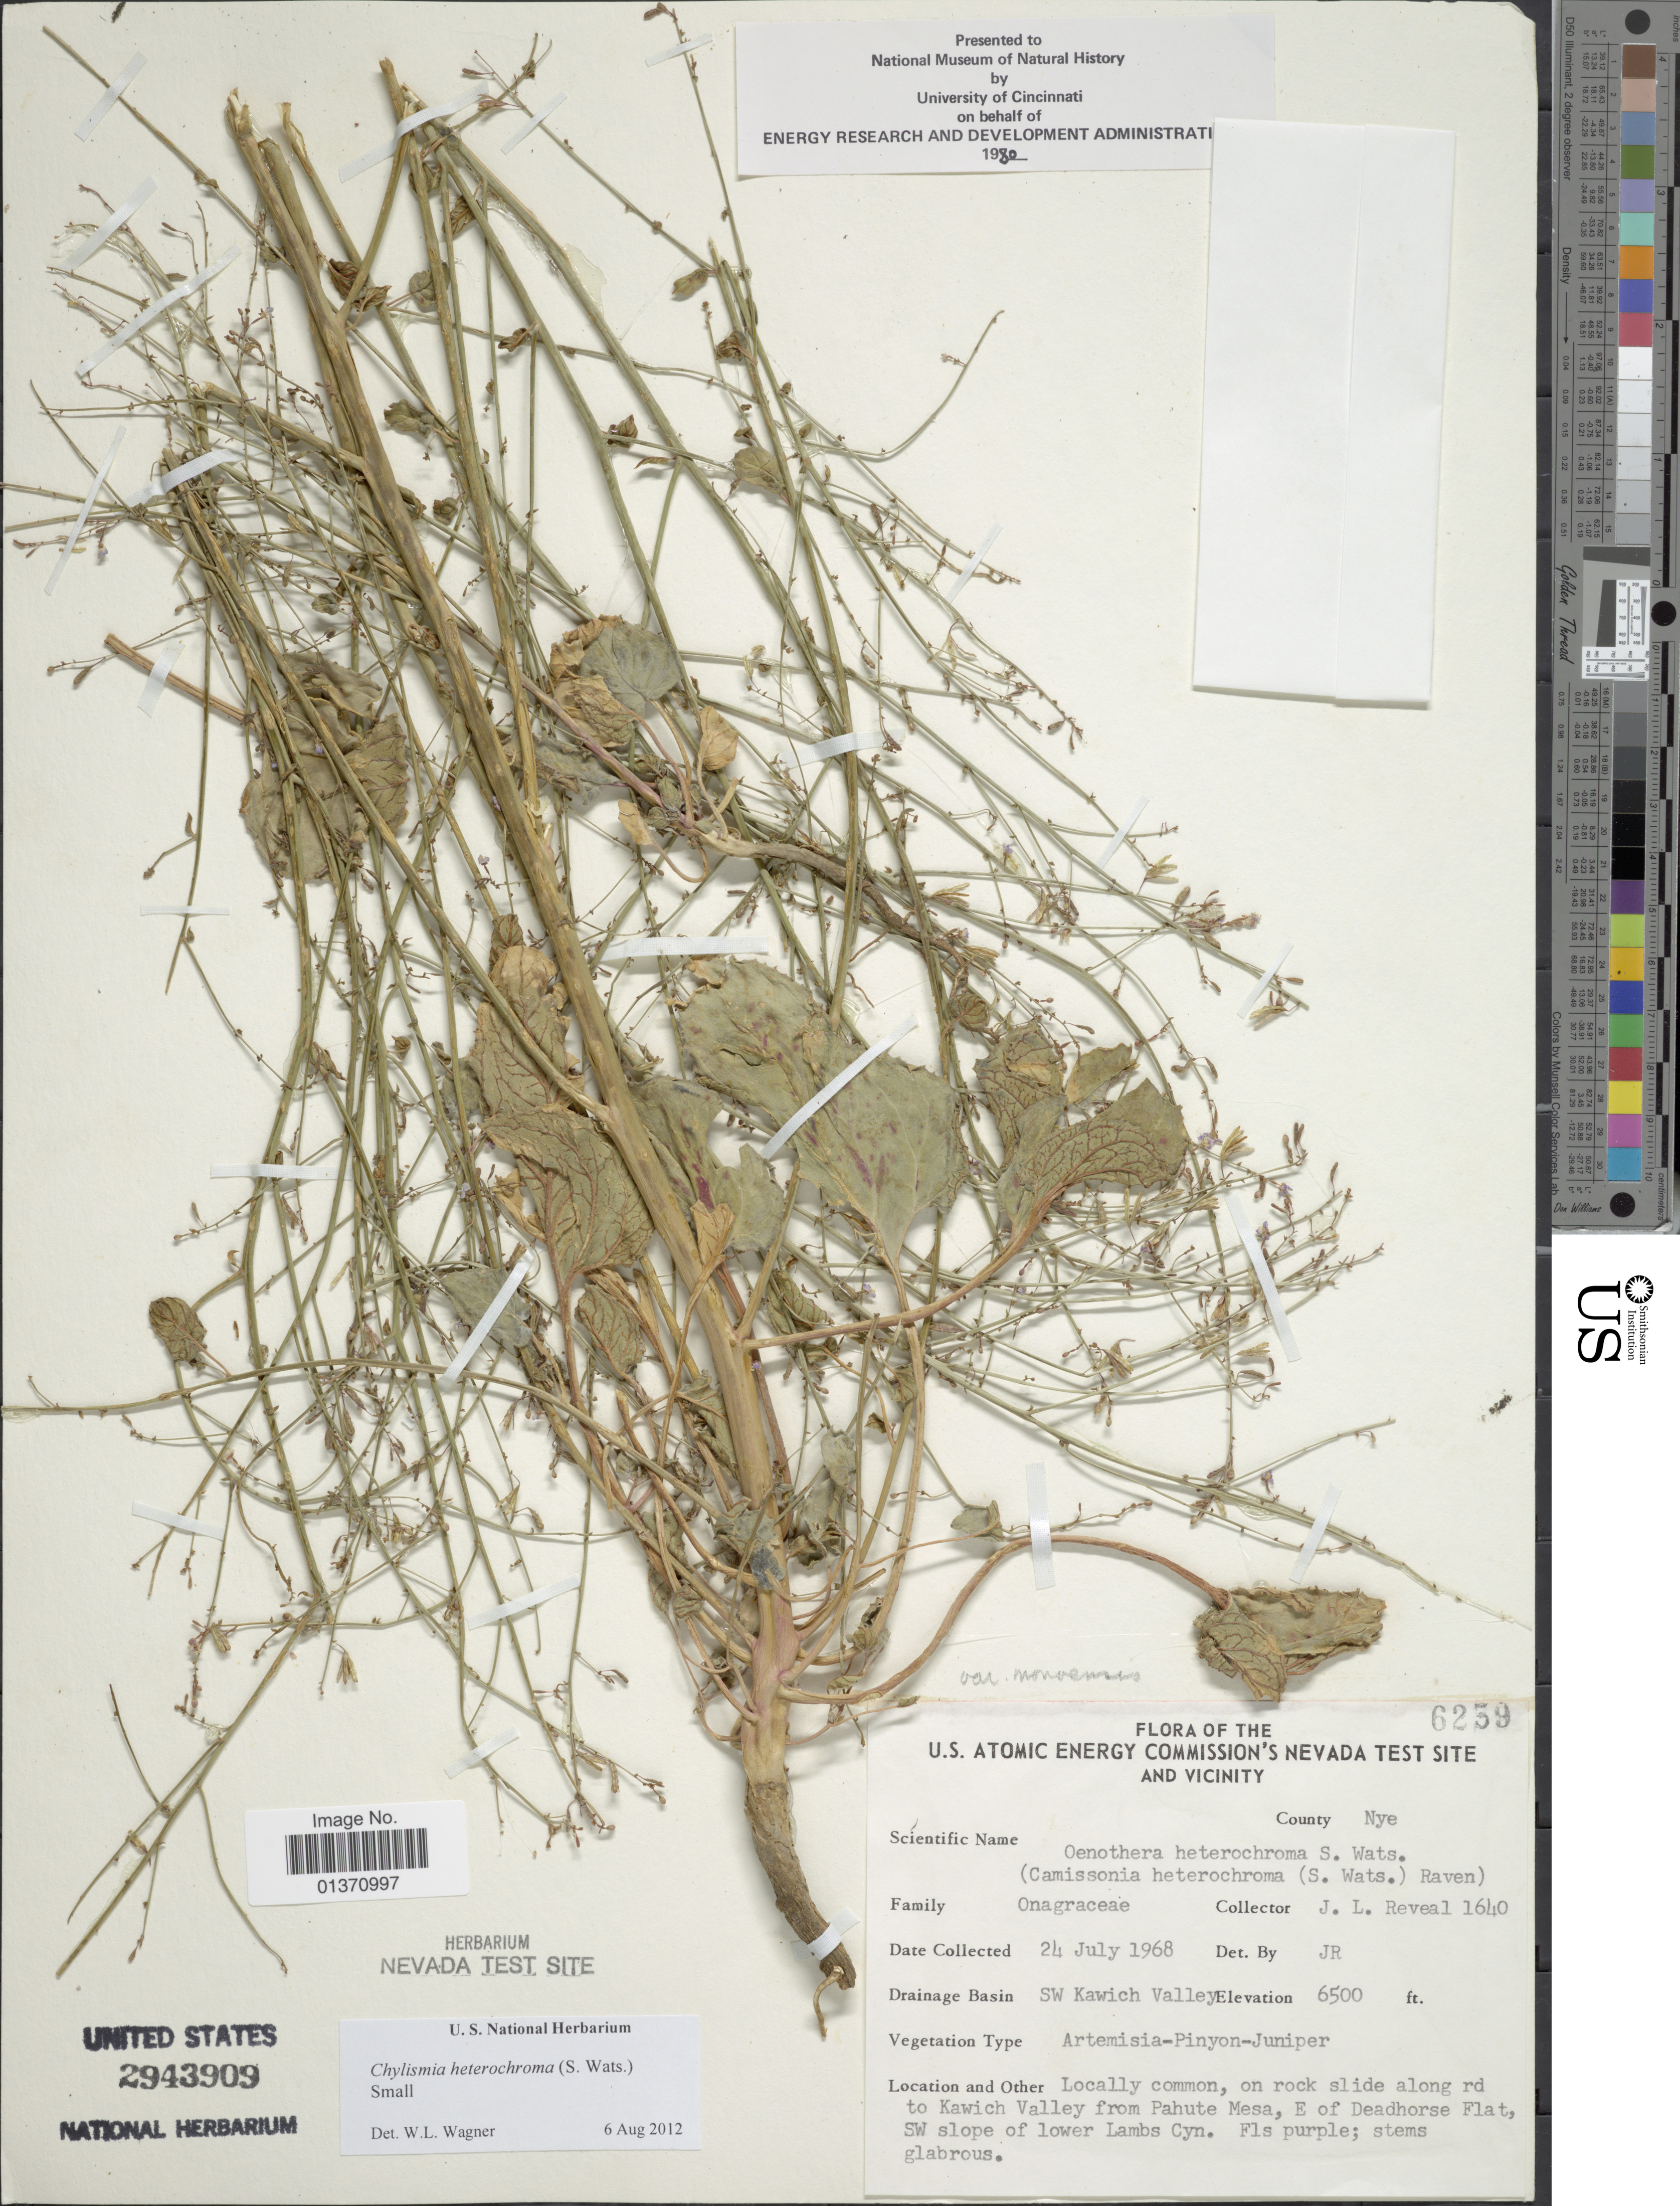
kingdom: Plantae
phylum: Tracheophyta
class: Magnoliopsida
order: Myrtales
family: Onagraceae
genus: Chylismia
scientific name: Chylismia heterochroma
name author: (S. Watson) Small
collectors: J. L. Reveal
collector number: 6239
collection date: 1968-07-24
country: United States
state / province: Nevada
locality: U. S. Atomic Energy Commission's Nevada Test Site and Vicinity, SW Kawich Valley, on rock slide along rd to Kawich Valley from Pahute Mesa, E of Deadhorse Flat, SW slope of lower Lambs Cyn, County Nye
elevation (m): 1981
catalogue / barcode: US 2943909